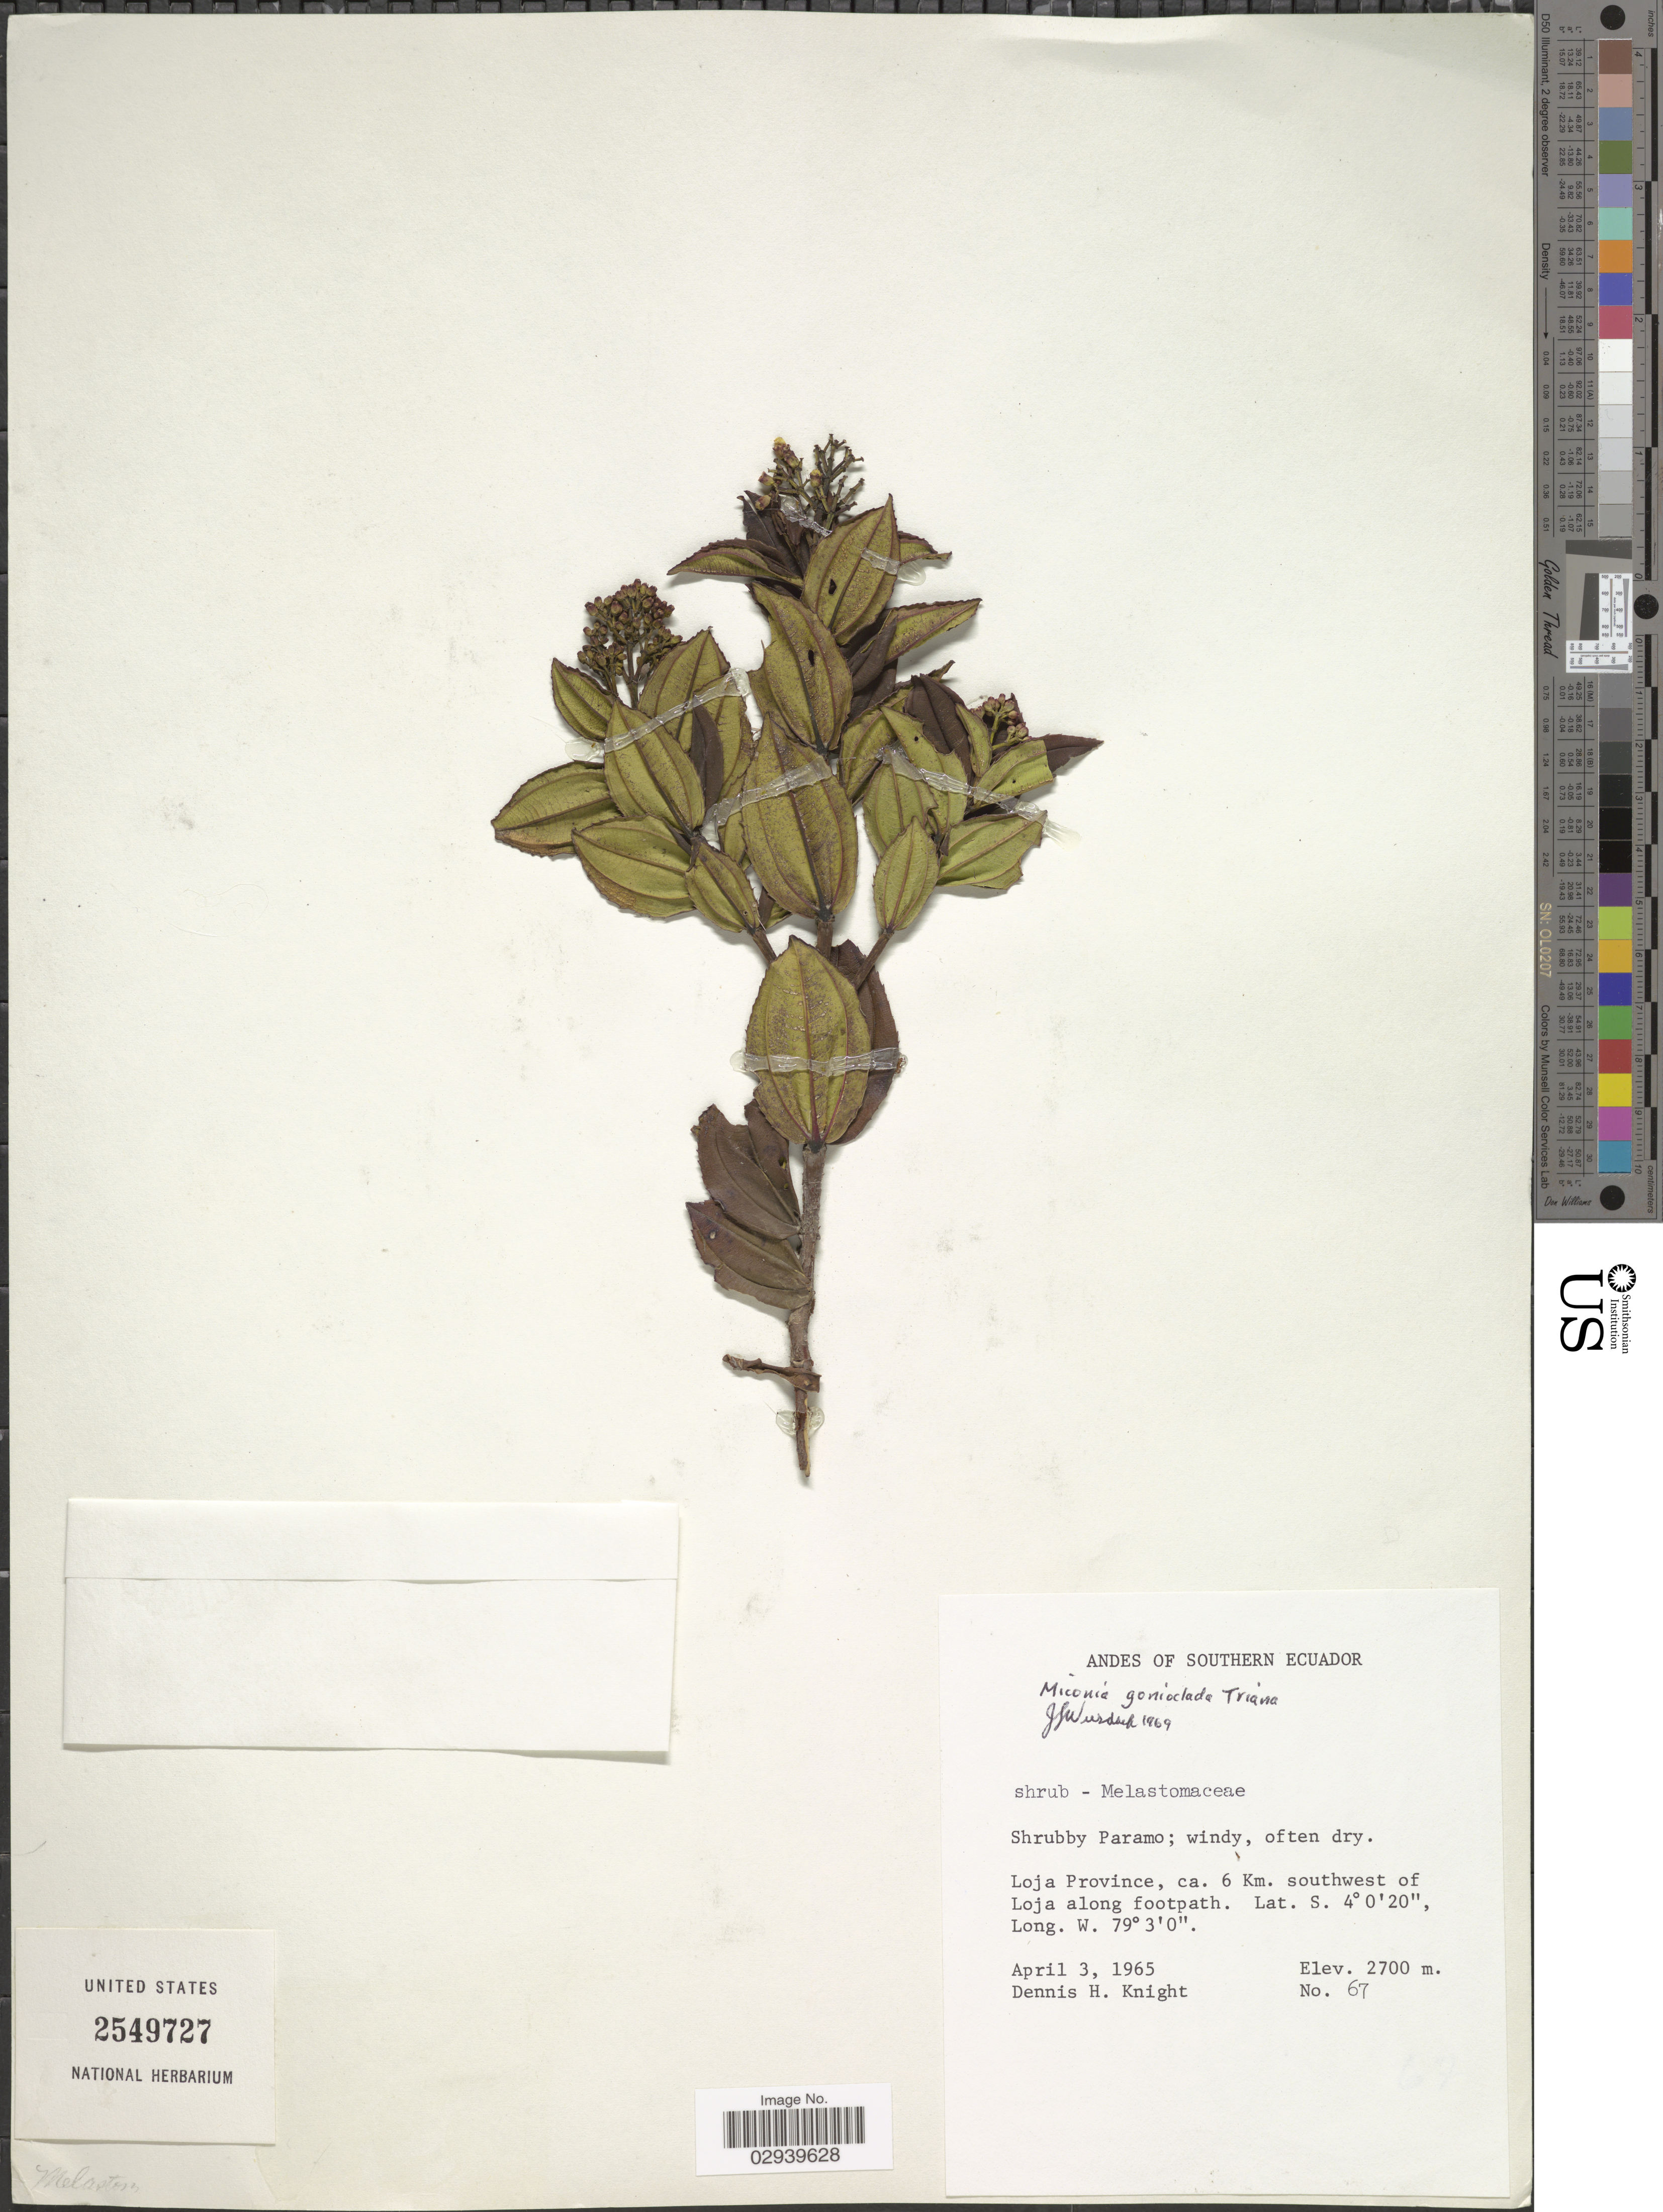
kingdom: Plantae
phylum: Tracheophyta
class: Magnoliopsida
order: Myrtales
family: Melastomataceae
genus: Miconia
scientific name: Miconia gonioclada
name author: Triana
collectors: D. Knight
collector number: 67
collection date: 1965-04-03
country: Ecuador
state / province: Loja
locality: Ca. 6 Km. southwest of Loja along footpath.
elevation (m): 2700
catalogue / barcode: US 2549727